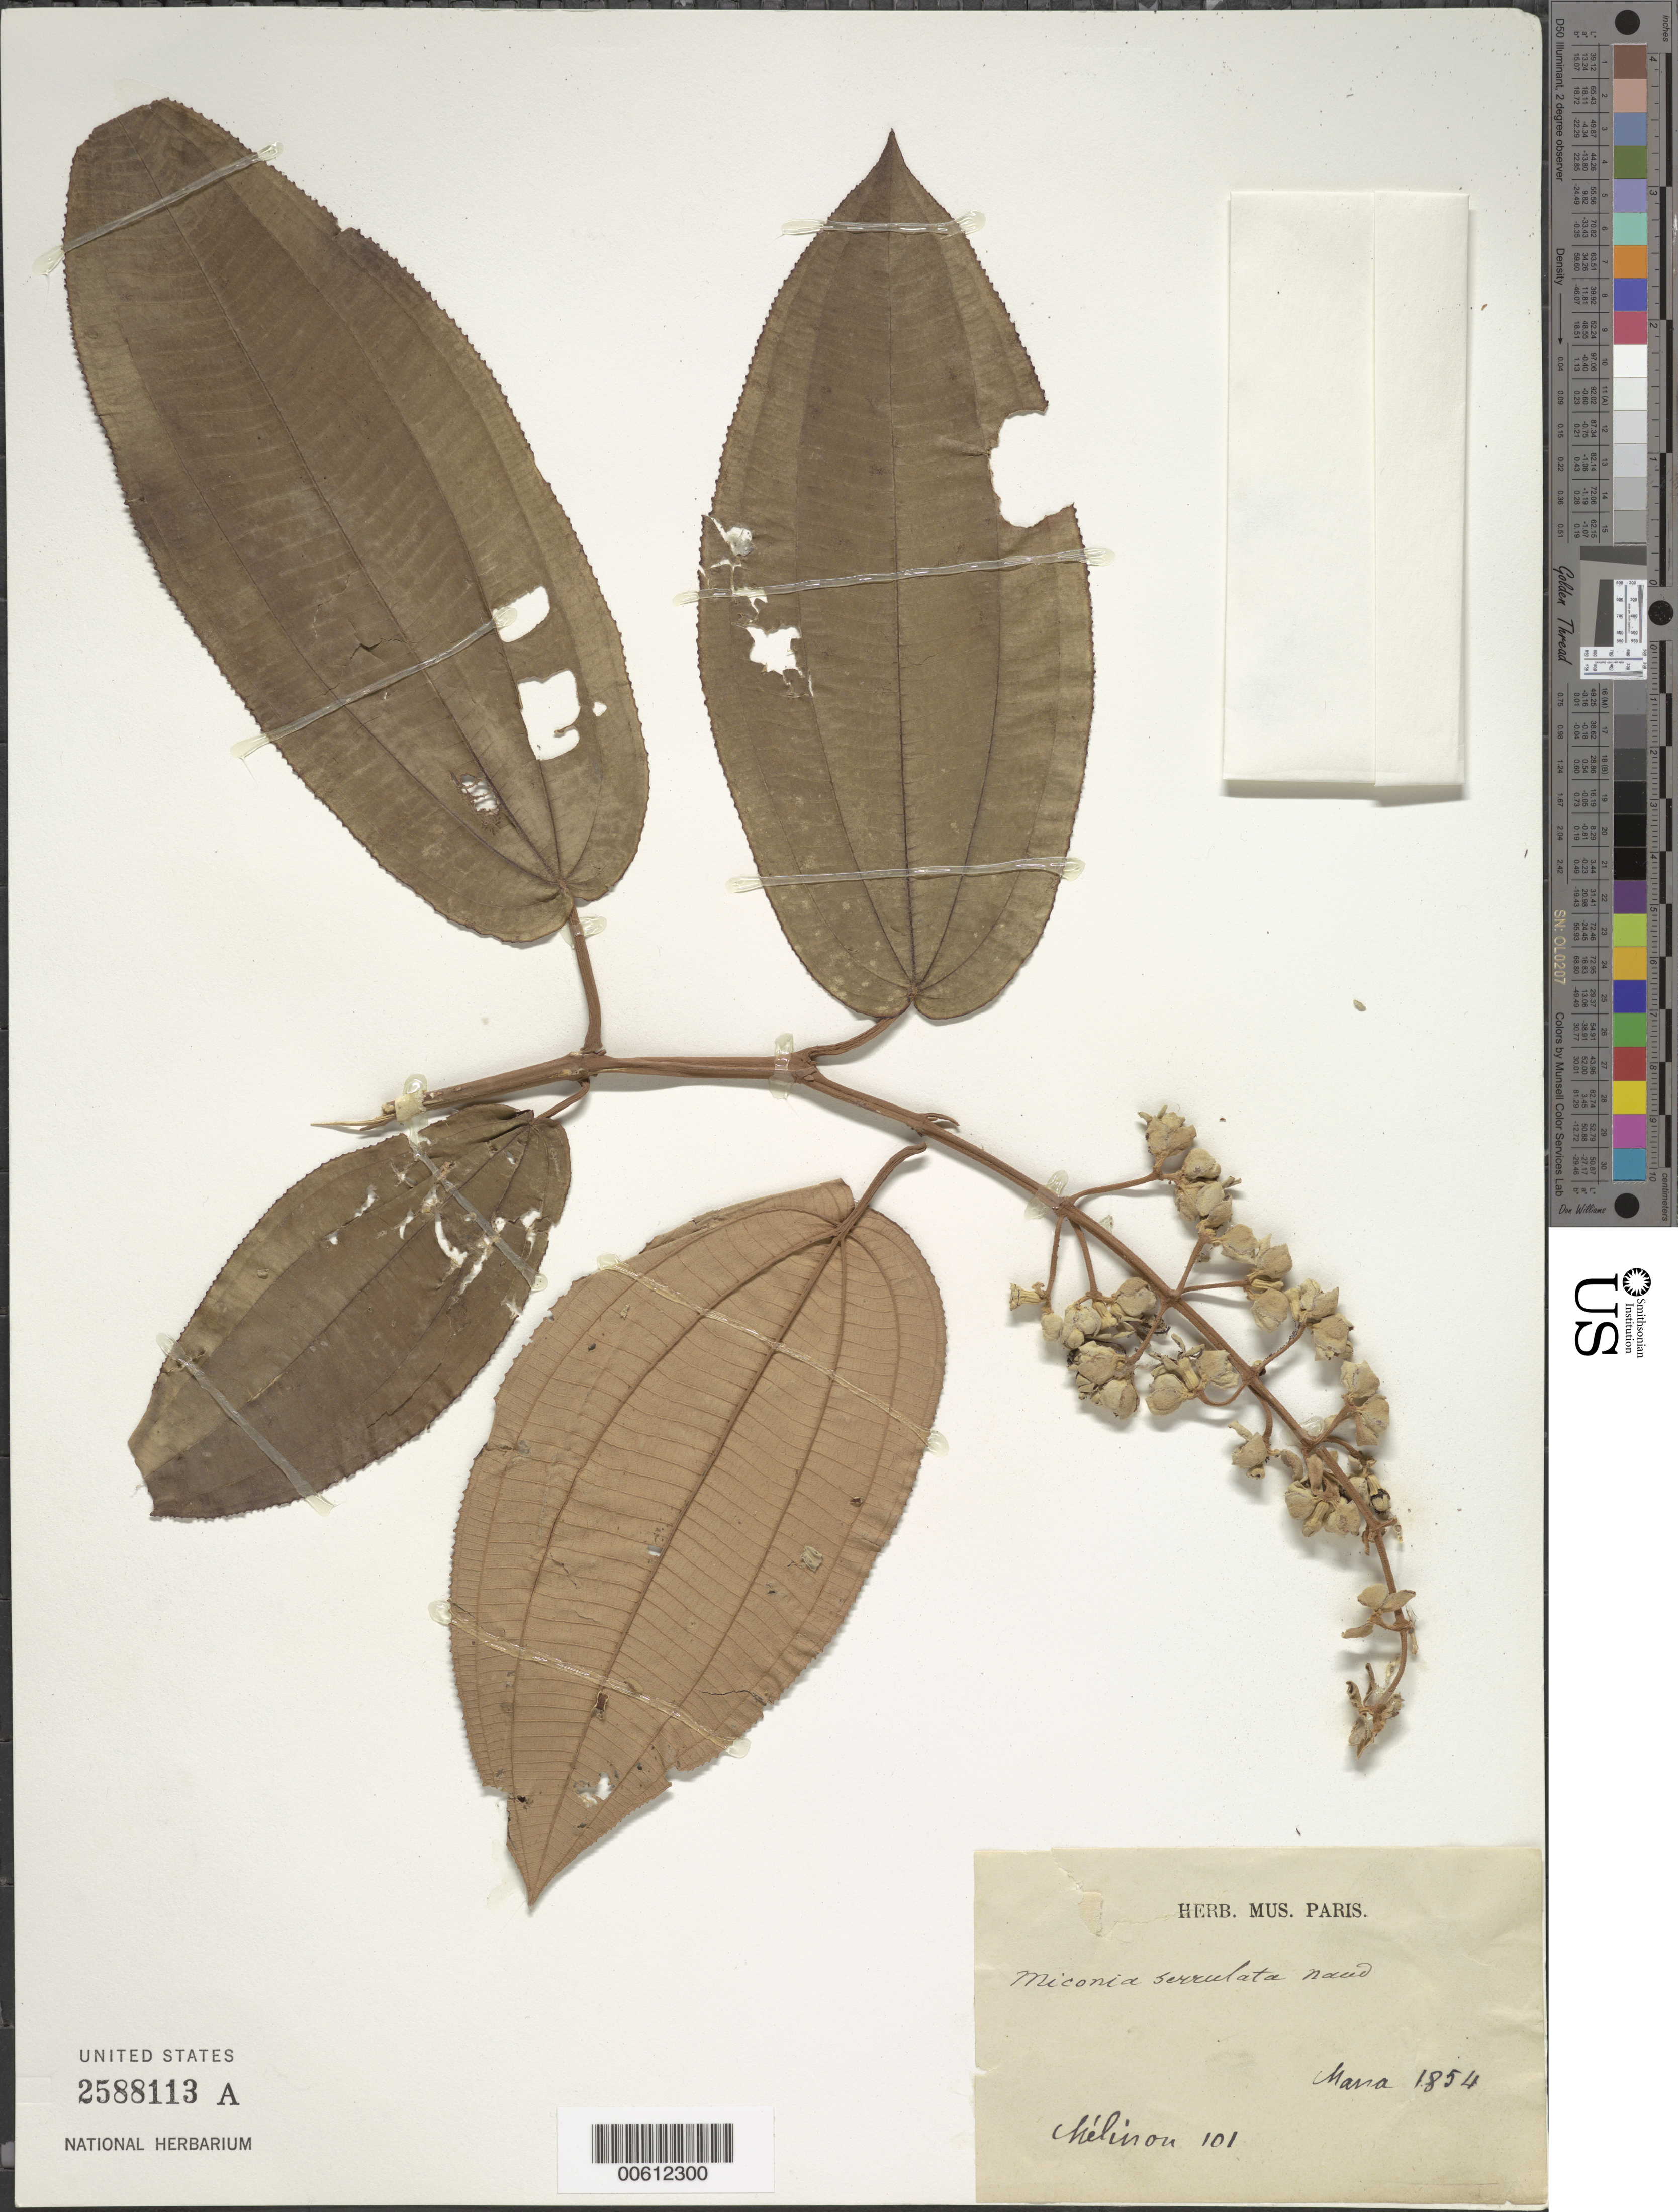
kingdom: Plantae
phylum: Tracheophyta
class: Magnoliopsida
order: Myrtales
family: Melastomataceae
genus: Miconia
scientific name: Miconia serrulata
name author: (DC.) Naudin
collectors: E. Mélinon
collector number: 101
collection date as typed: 1854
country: French Guiana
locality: Mana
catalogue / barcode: US 2588113A